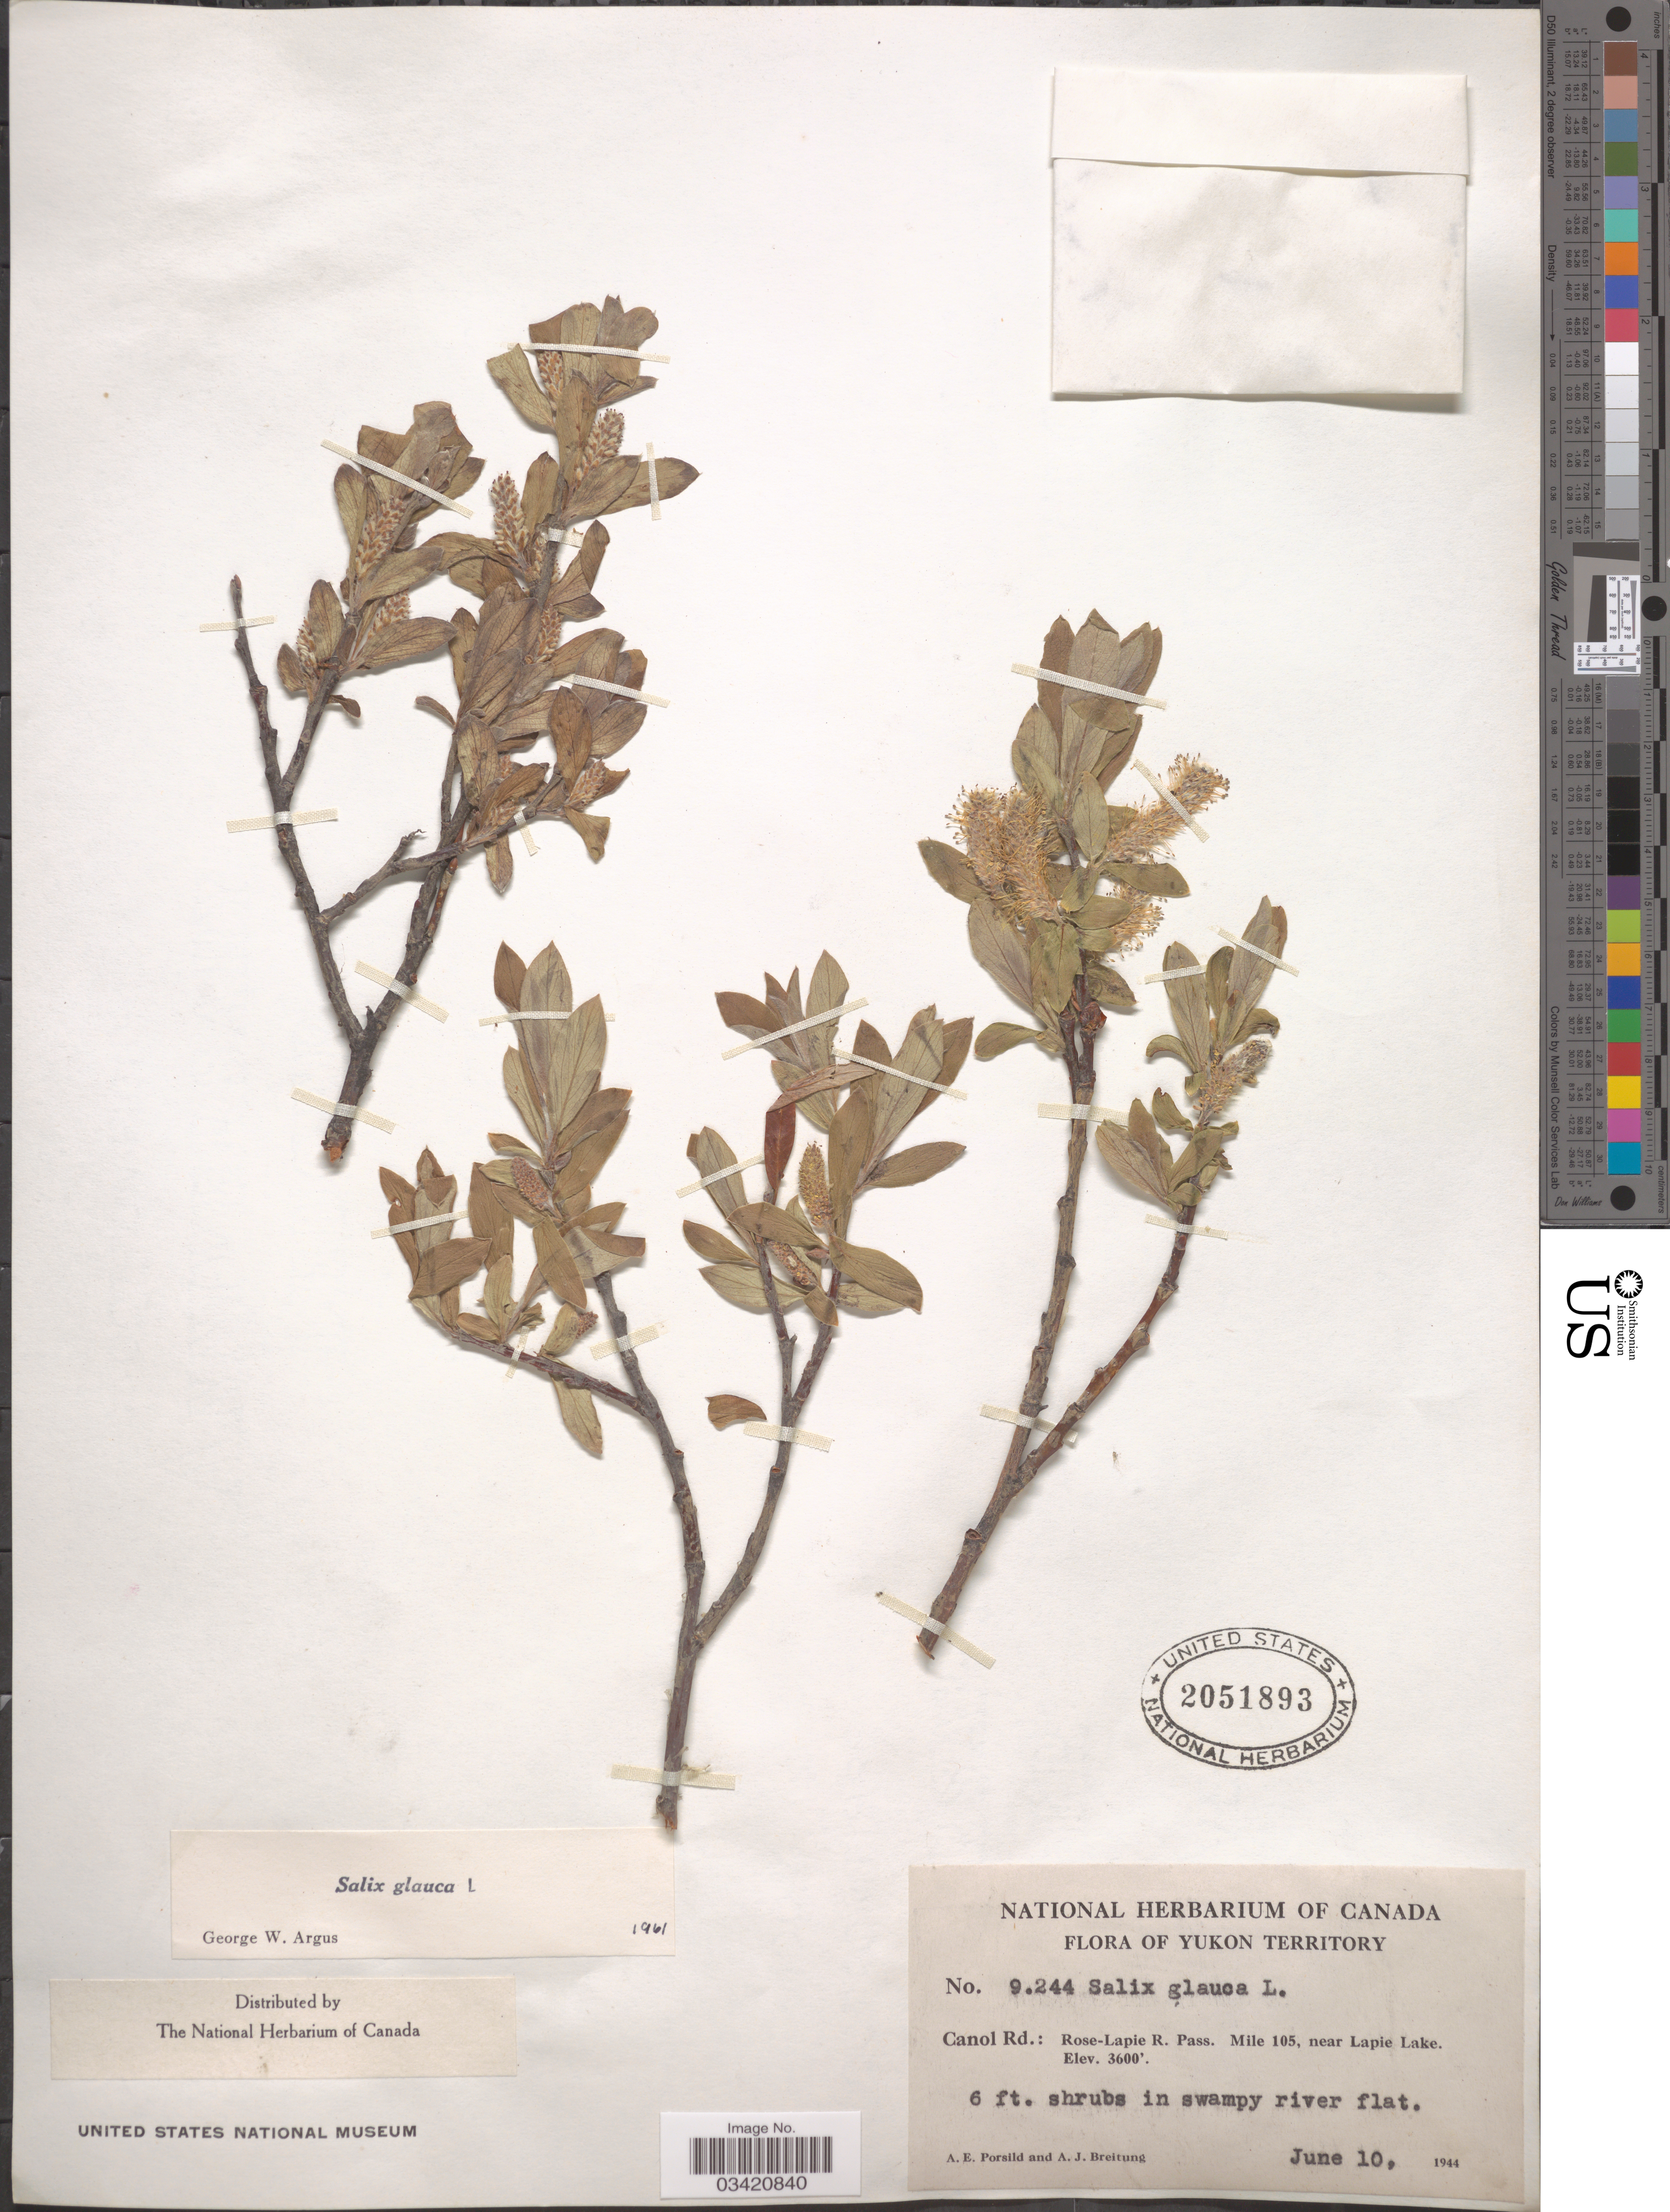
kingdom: Plantae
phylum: Tracheophyta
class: Magnoliopsida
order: Malpighiales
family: Salicaceae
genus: Salix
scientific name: Salix glauca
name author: L.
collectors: A. E. Porsild & A. Breitung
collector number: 9244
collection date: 1944-06-10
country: Canada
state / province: Yukon Territory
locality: Canol Rd.: Rose-Lapie R. Pass. Mile 105, near Lapie Lake.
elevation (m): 1097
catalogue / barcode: US 2051893